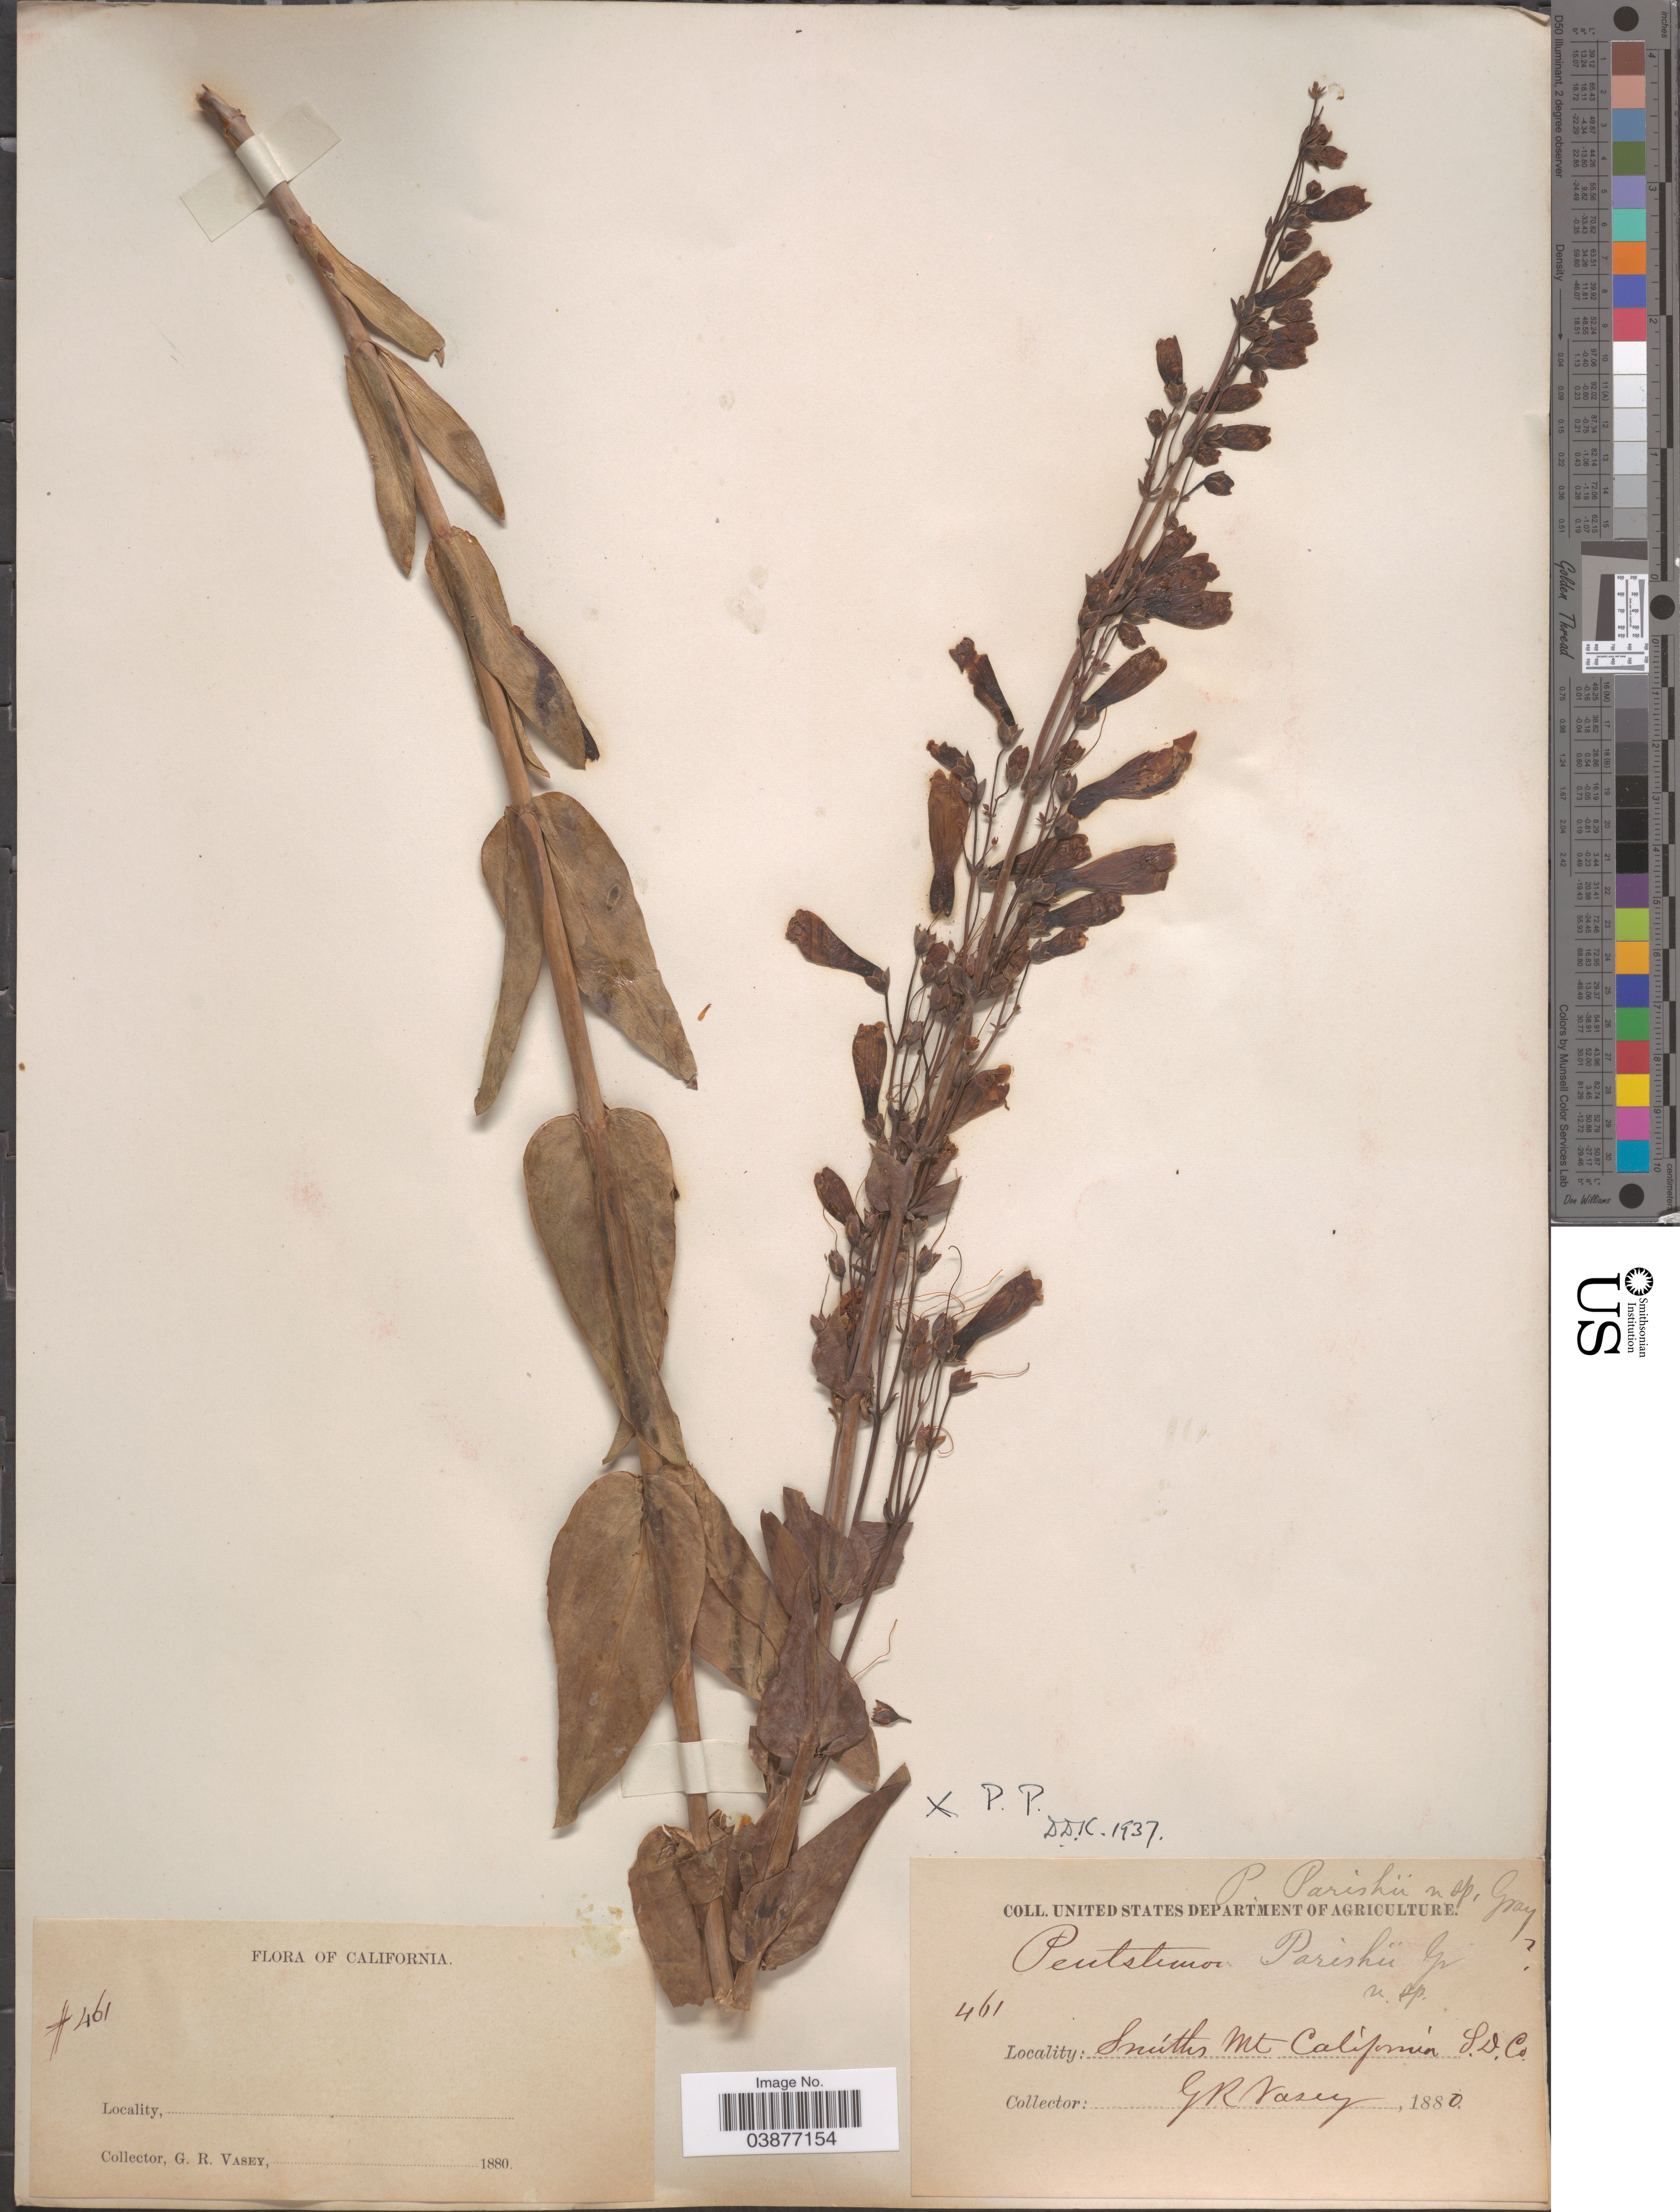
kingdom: Plantae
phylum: Tracheophyta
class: Magnoliopsida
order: Lamiales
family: Plantaginaceae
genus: Penstemon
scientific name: Penstemon parishii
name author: A. Gray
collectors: G. R. Vasey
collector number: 461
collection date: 1880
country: United States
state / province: California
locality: Smiths Mt. S.D. Co.